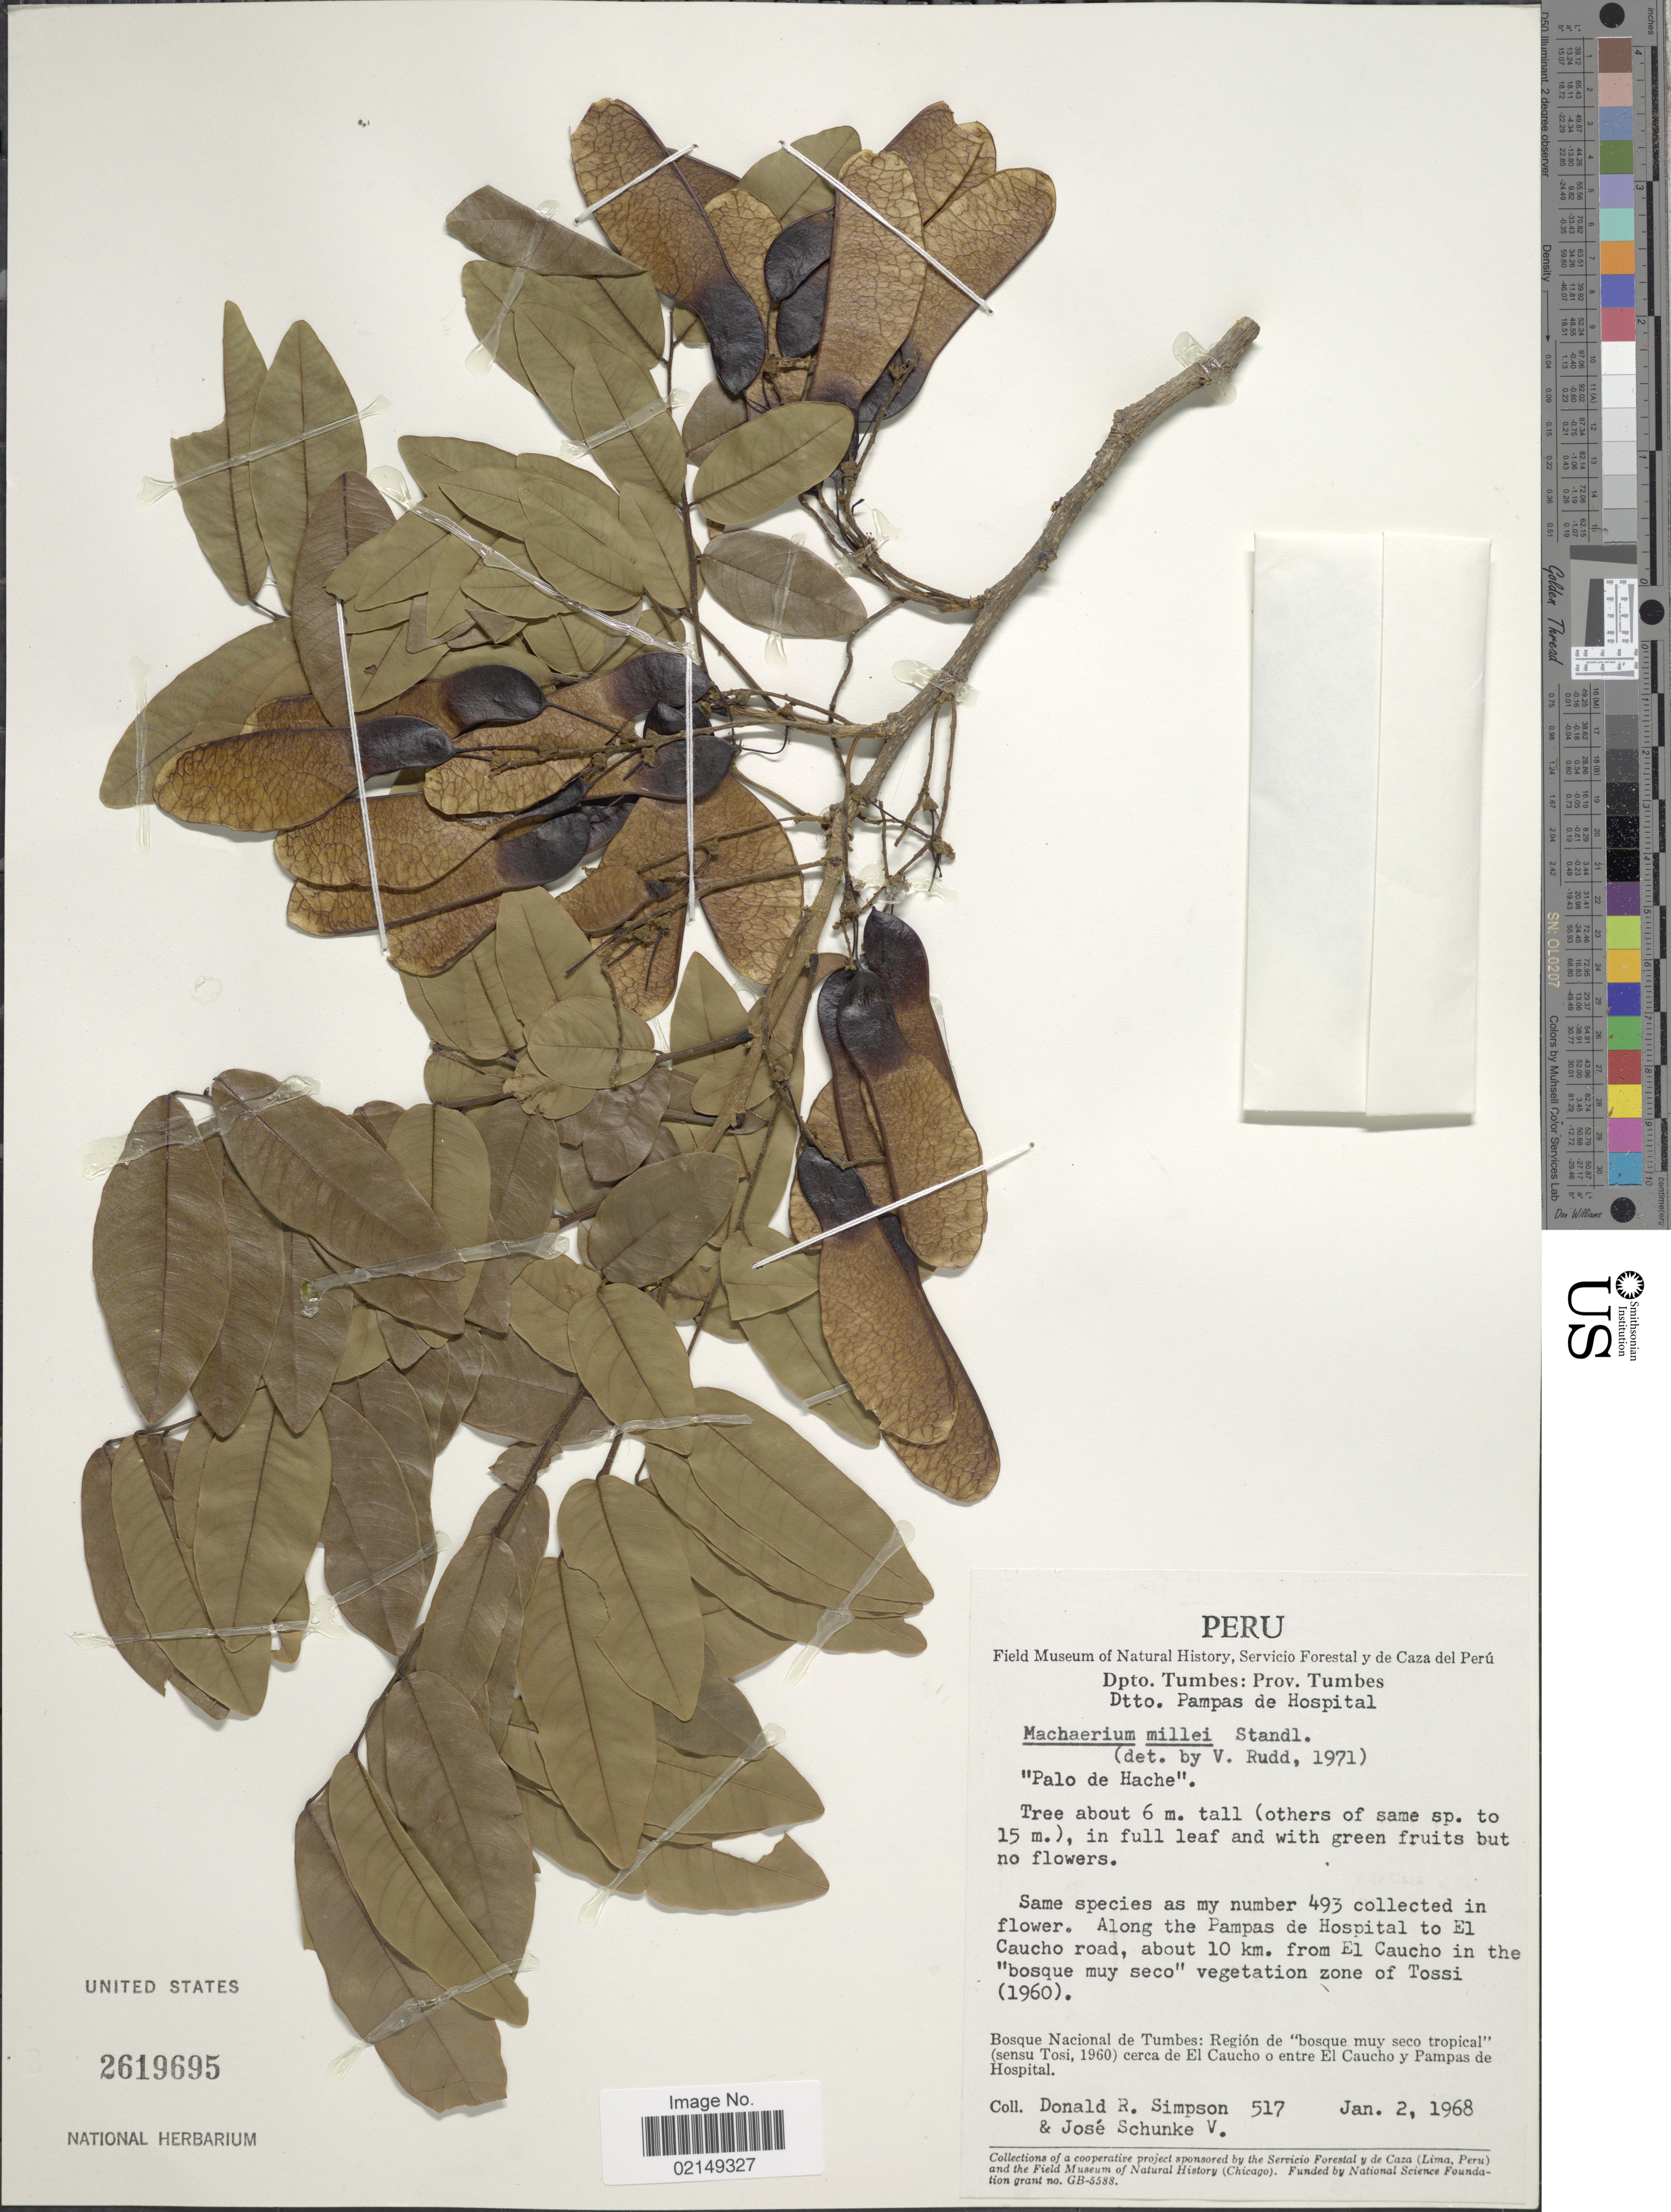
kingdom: Plantae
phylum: Tracheophyta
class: Magnoliopsida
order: Fabales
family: Fabaceae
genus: Machaerium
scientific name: Machaerium millei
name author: Standl.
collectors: D. R. Simpson & J. Schunke Vigo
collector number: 517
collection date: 1968-01-02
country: Peru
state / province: Tumbes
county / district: Tumbes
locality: Prov. Tumbes. Dtto Pampas de Hospital. Along the Pampas de Hospital to El Caucho road, about 10 km. from El Caucho. Bosque Nacional de Tumbes: Region de "Bosque muy seco tropical"(sensu Tosi, 1960) cerca de El Caucho o entre El Caucho y Pampas de Hospital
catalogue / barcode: US 2619695